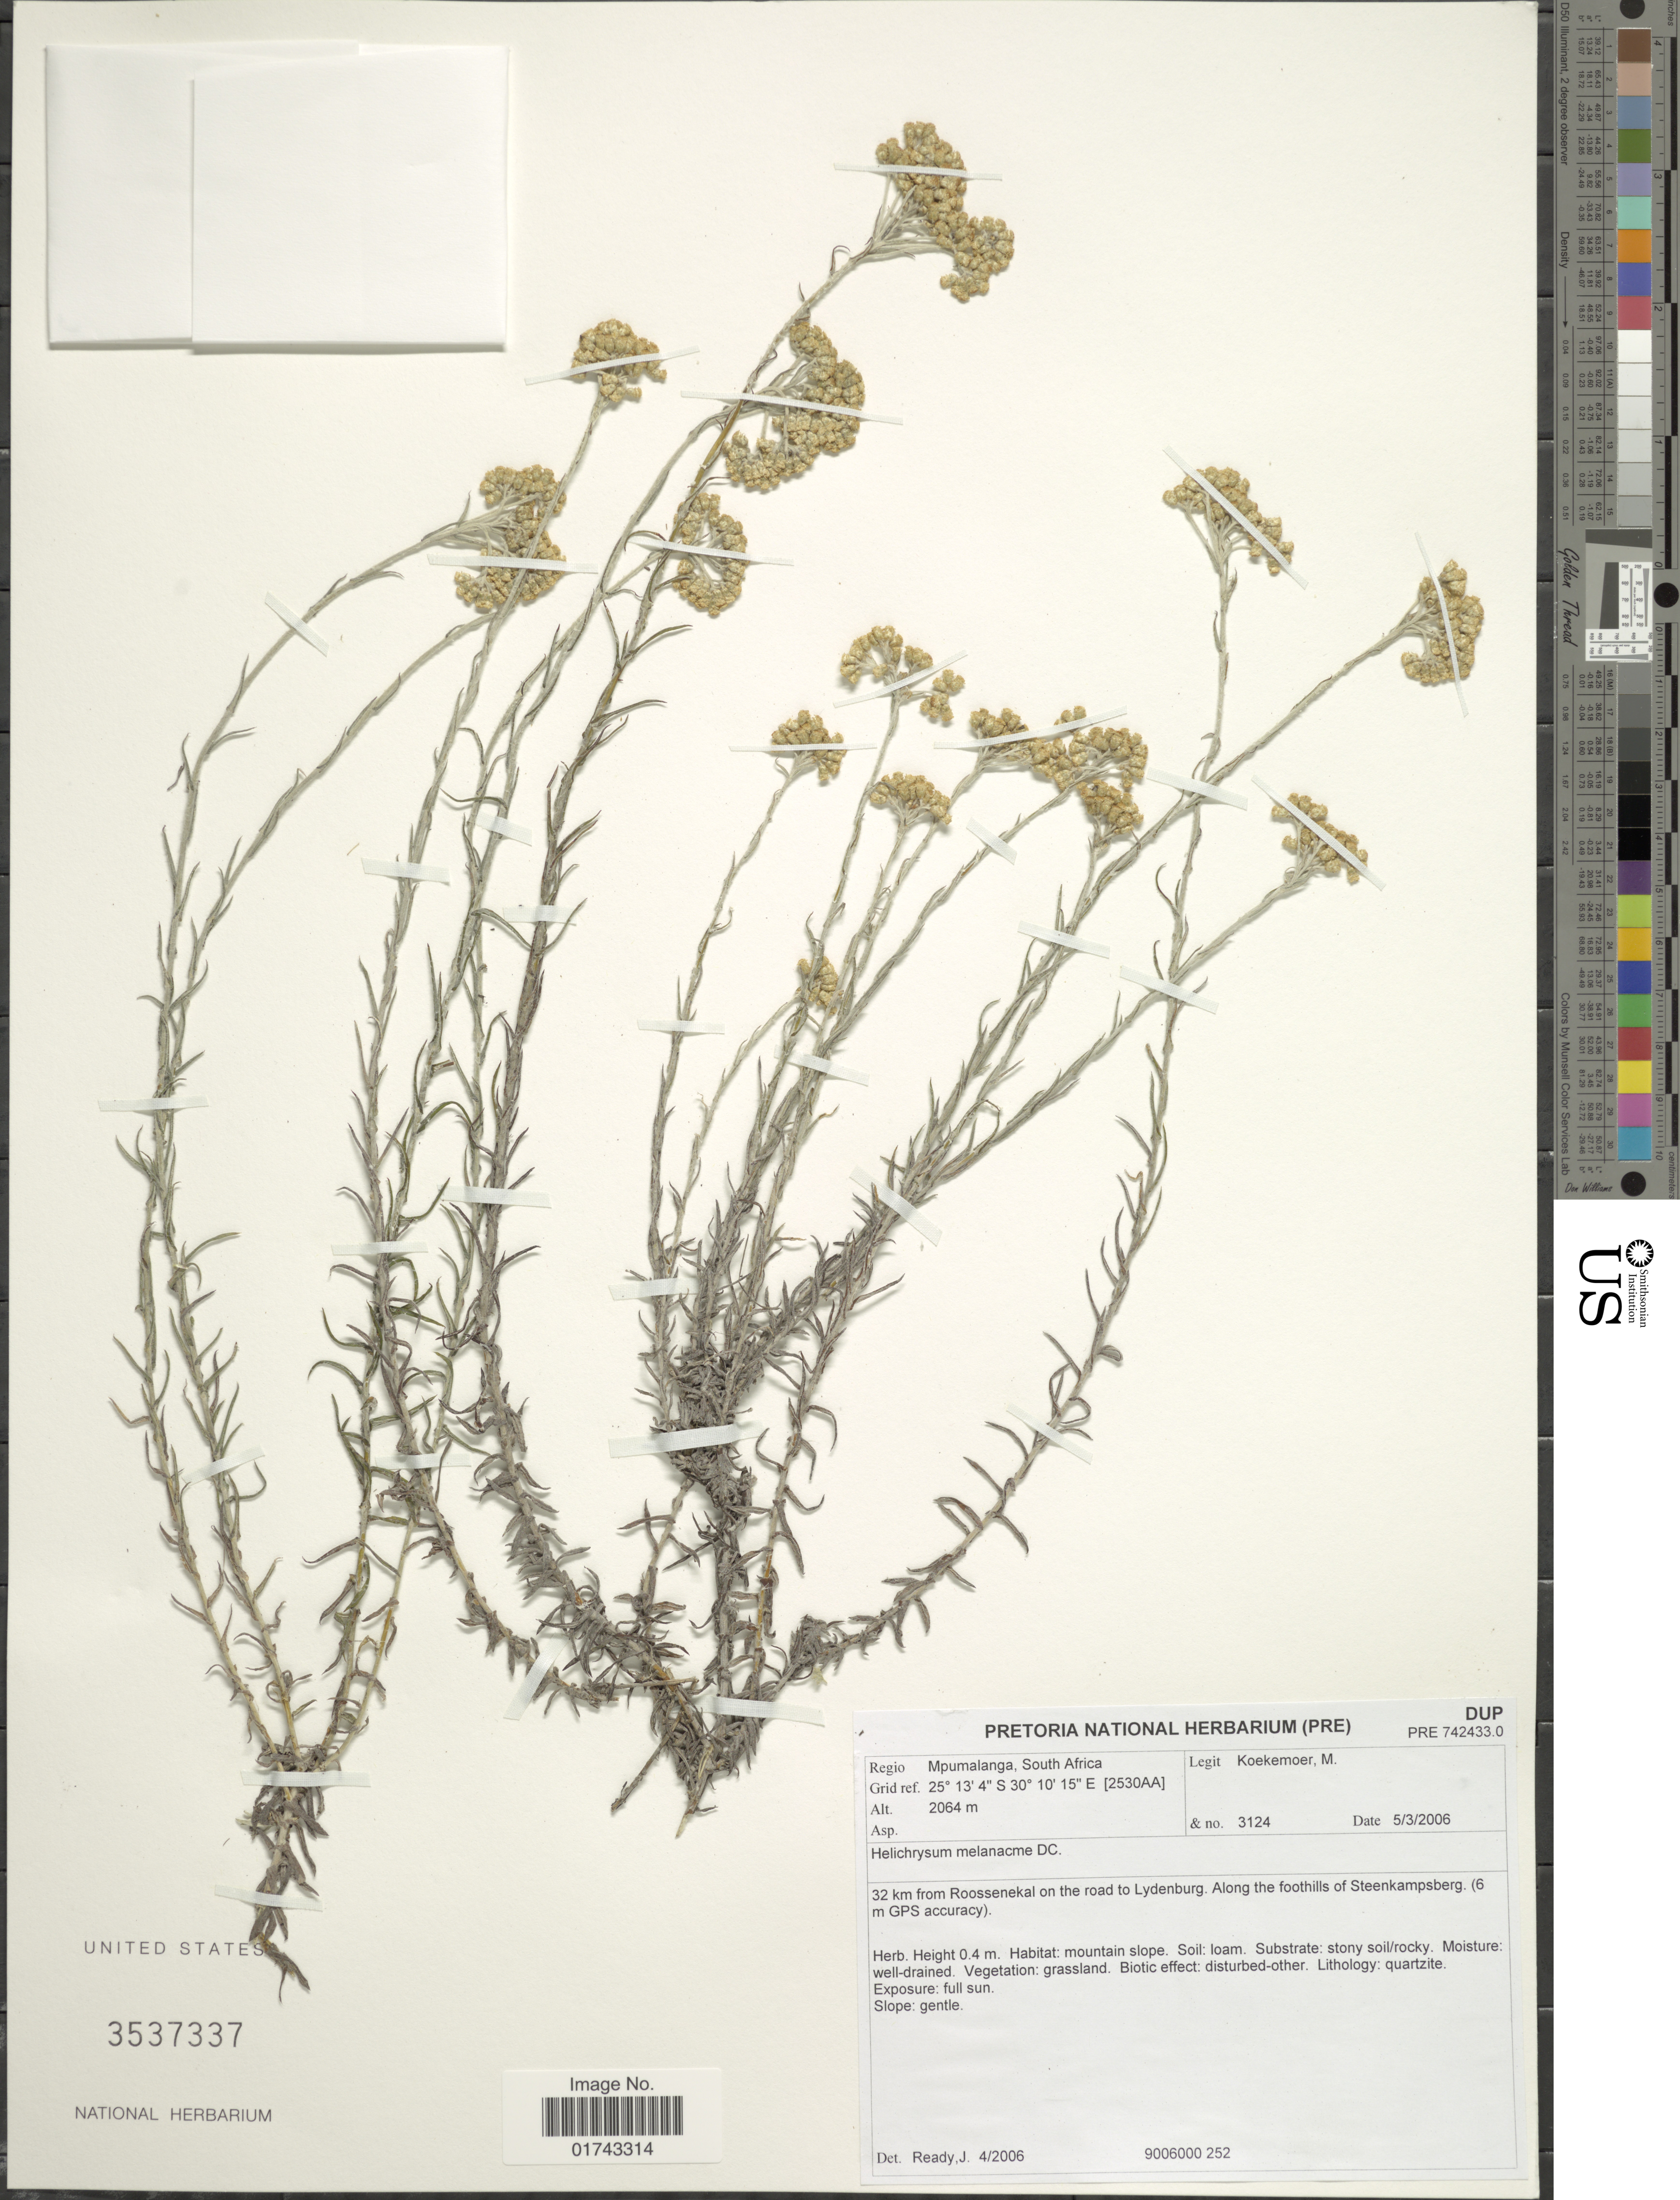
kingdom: Plantae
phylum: Tracheophyta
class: Magnoliopsida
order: Asterales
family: Asteraceae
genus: Helichrysum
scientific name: Helichrysum melanacme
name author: DC.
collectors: M. Koekemoer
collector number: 3124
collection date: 2006-03-05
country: South Africa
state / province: Mpumalanga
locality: Regio Mpumalanga, South Africa, Grid ref. [2530AA], 32 km from Roossenekal on the road to Lydenburg, Along the foothills of Steenkampsberg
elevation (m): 2064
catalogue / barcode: US 3537337